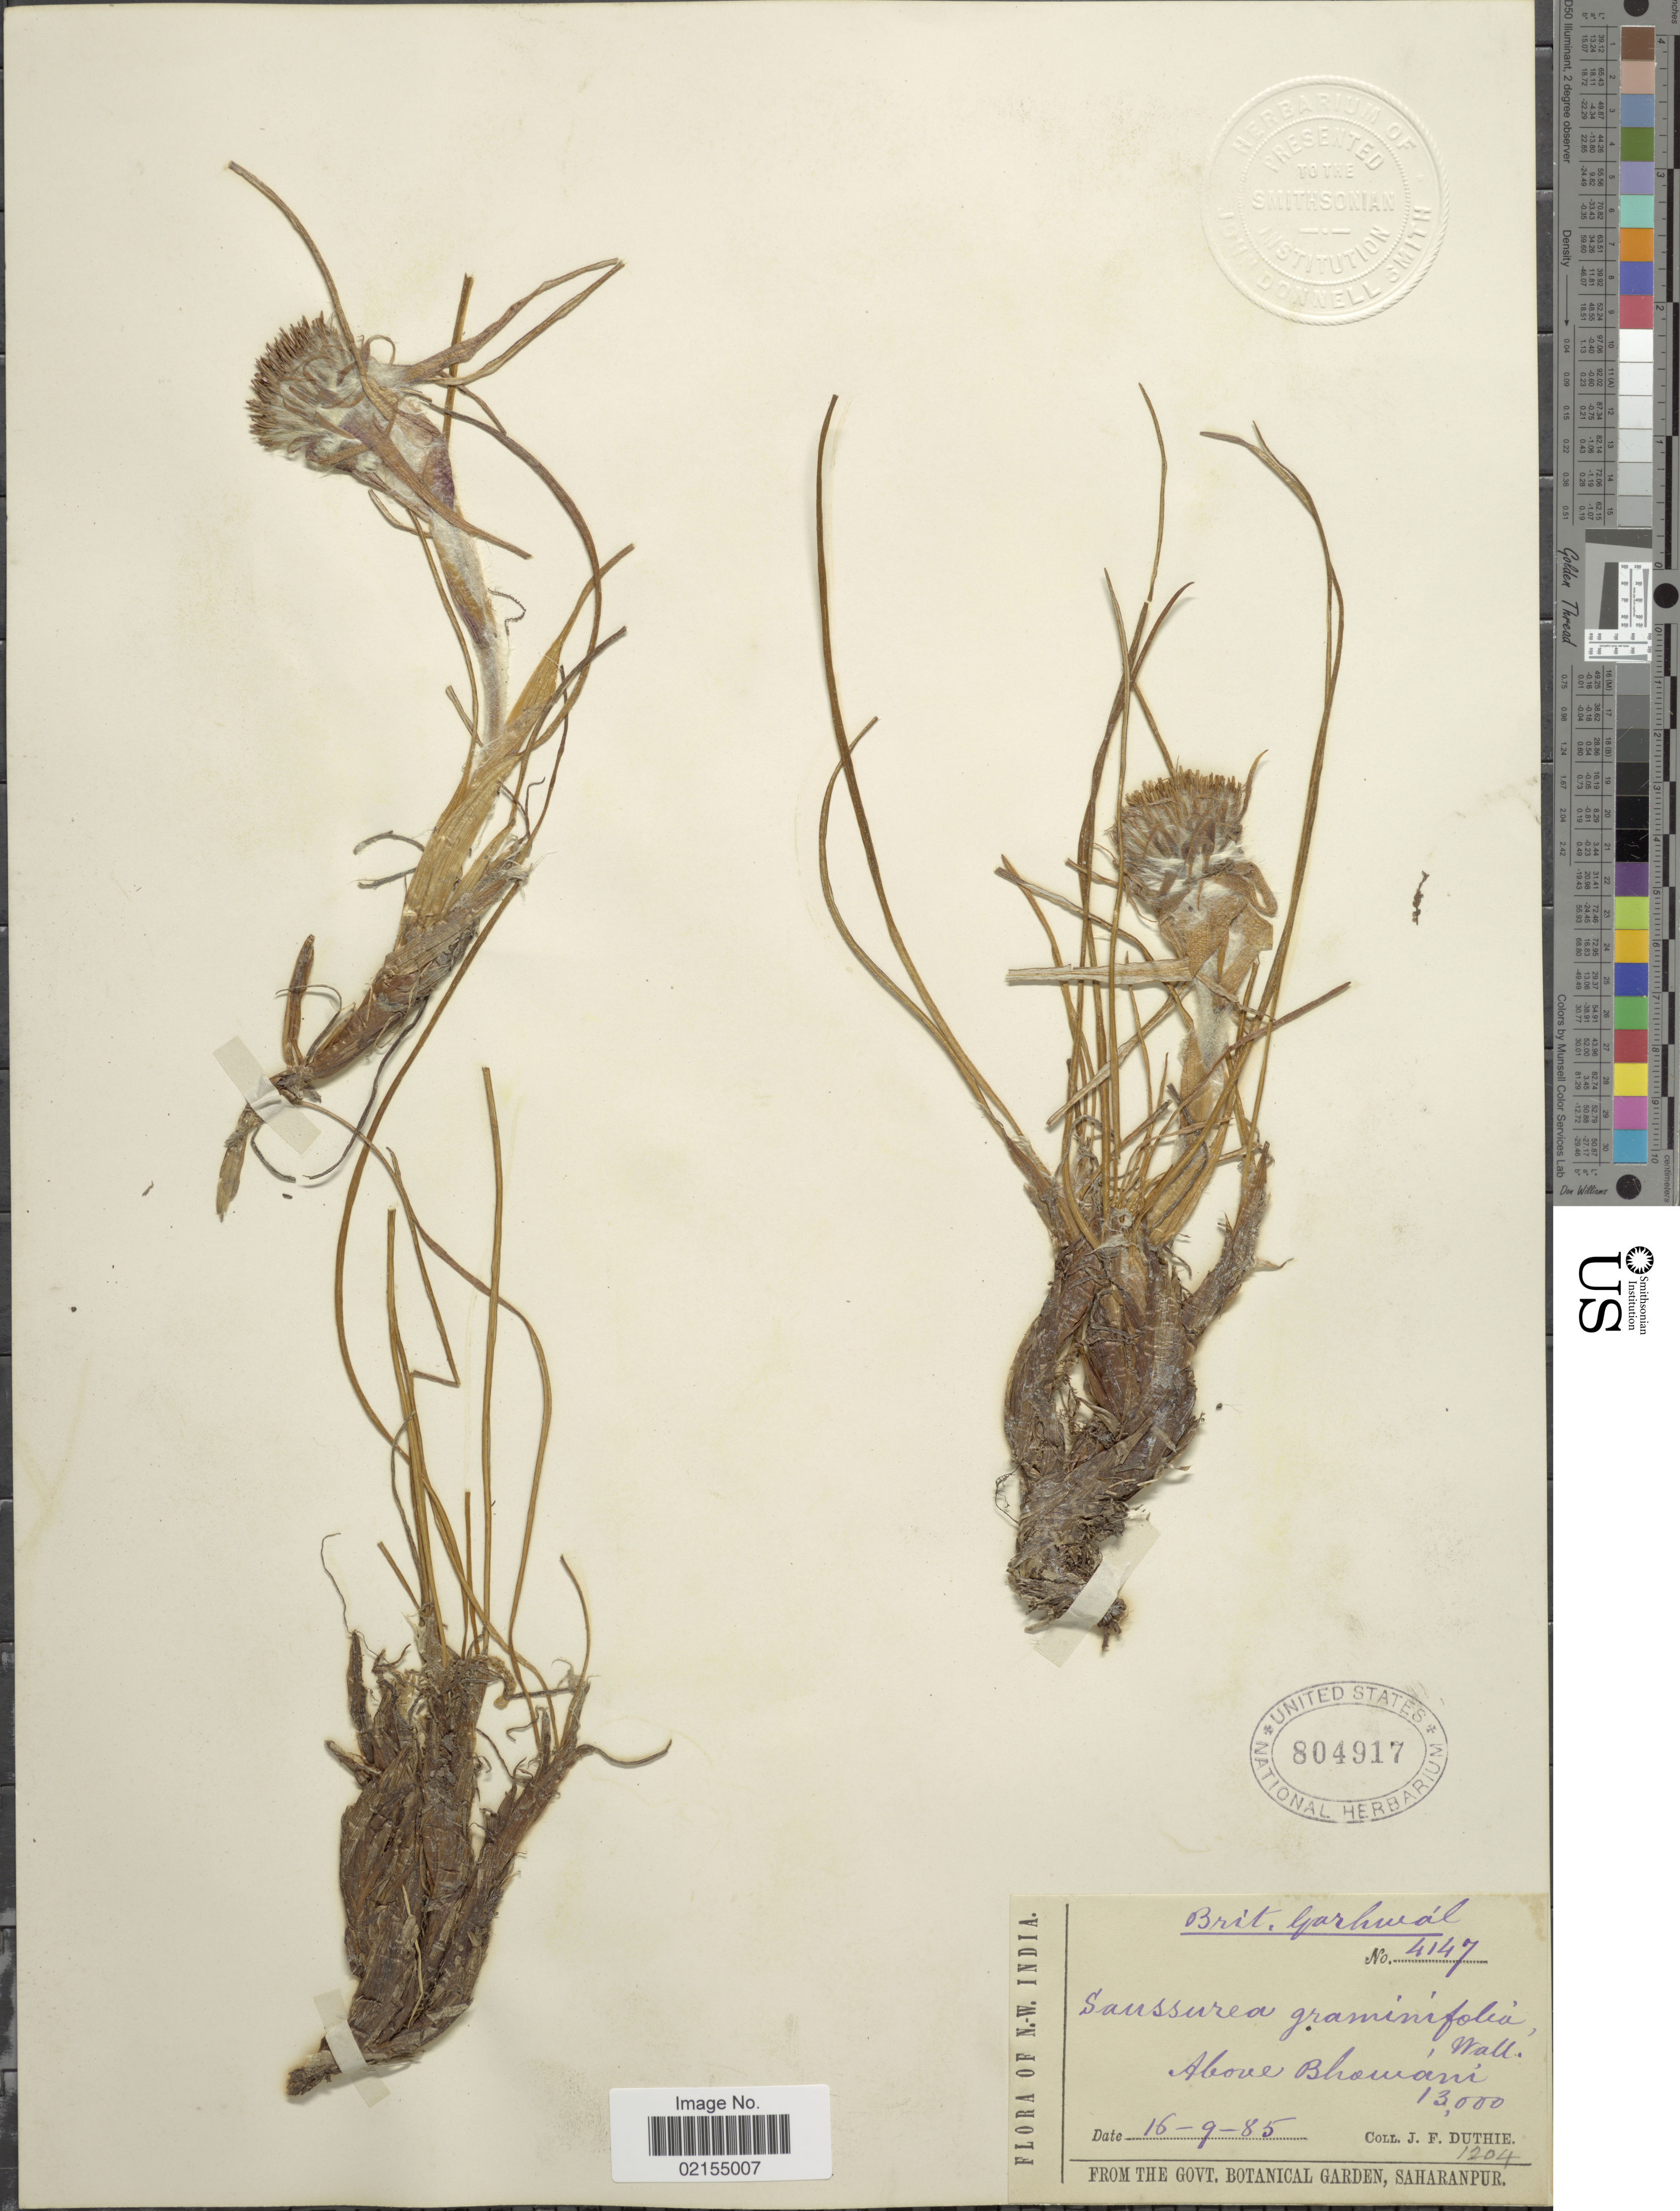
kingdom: Plantae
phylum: Tracheophyta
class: Magnoliopsida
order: Asterales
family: Asteraceae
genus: Saussurea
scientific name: Saussurea graminifolia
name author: Wall.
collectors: J. F. Duthie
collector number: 4147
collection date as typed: Transcribed d/m/y: 16/9/85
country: India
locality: Brit, Garhwal, Above Bhowani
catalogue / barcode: US 804917